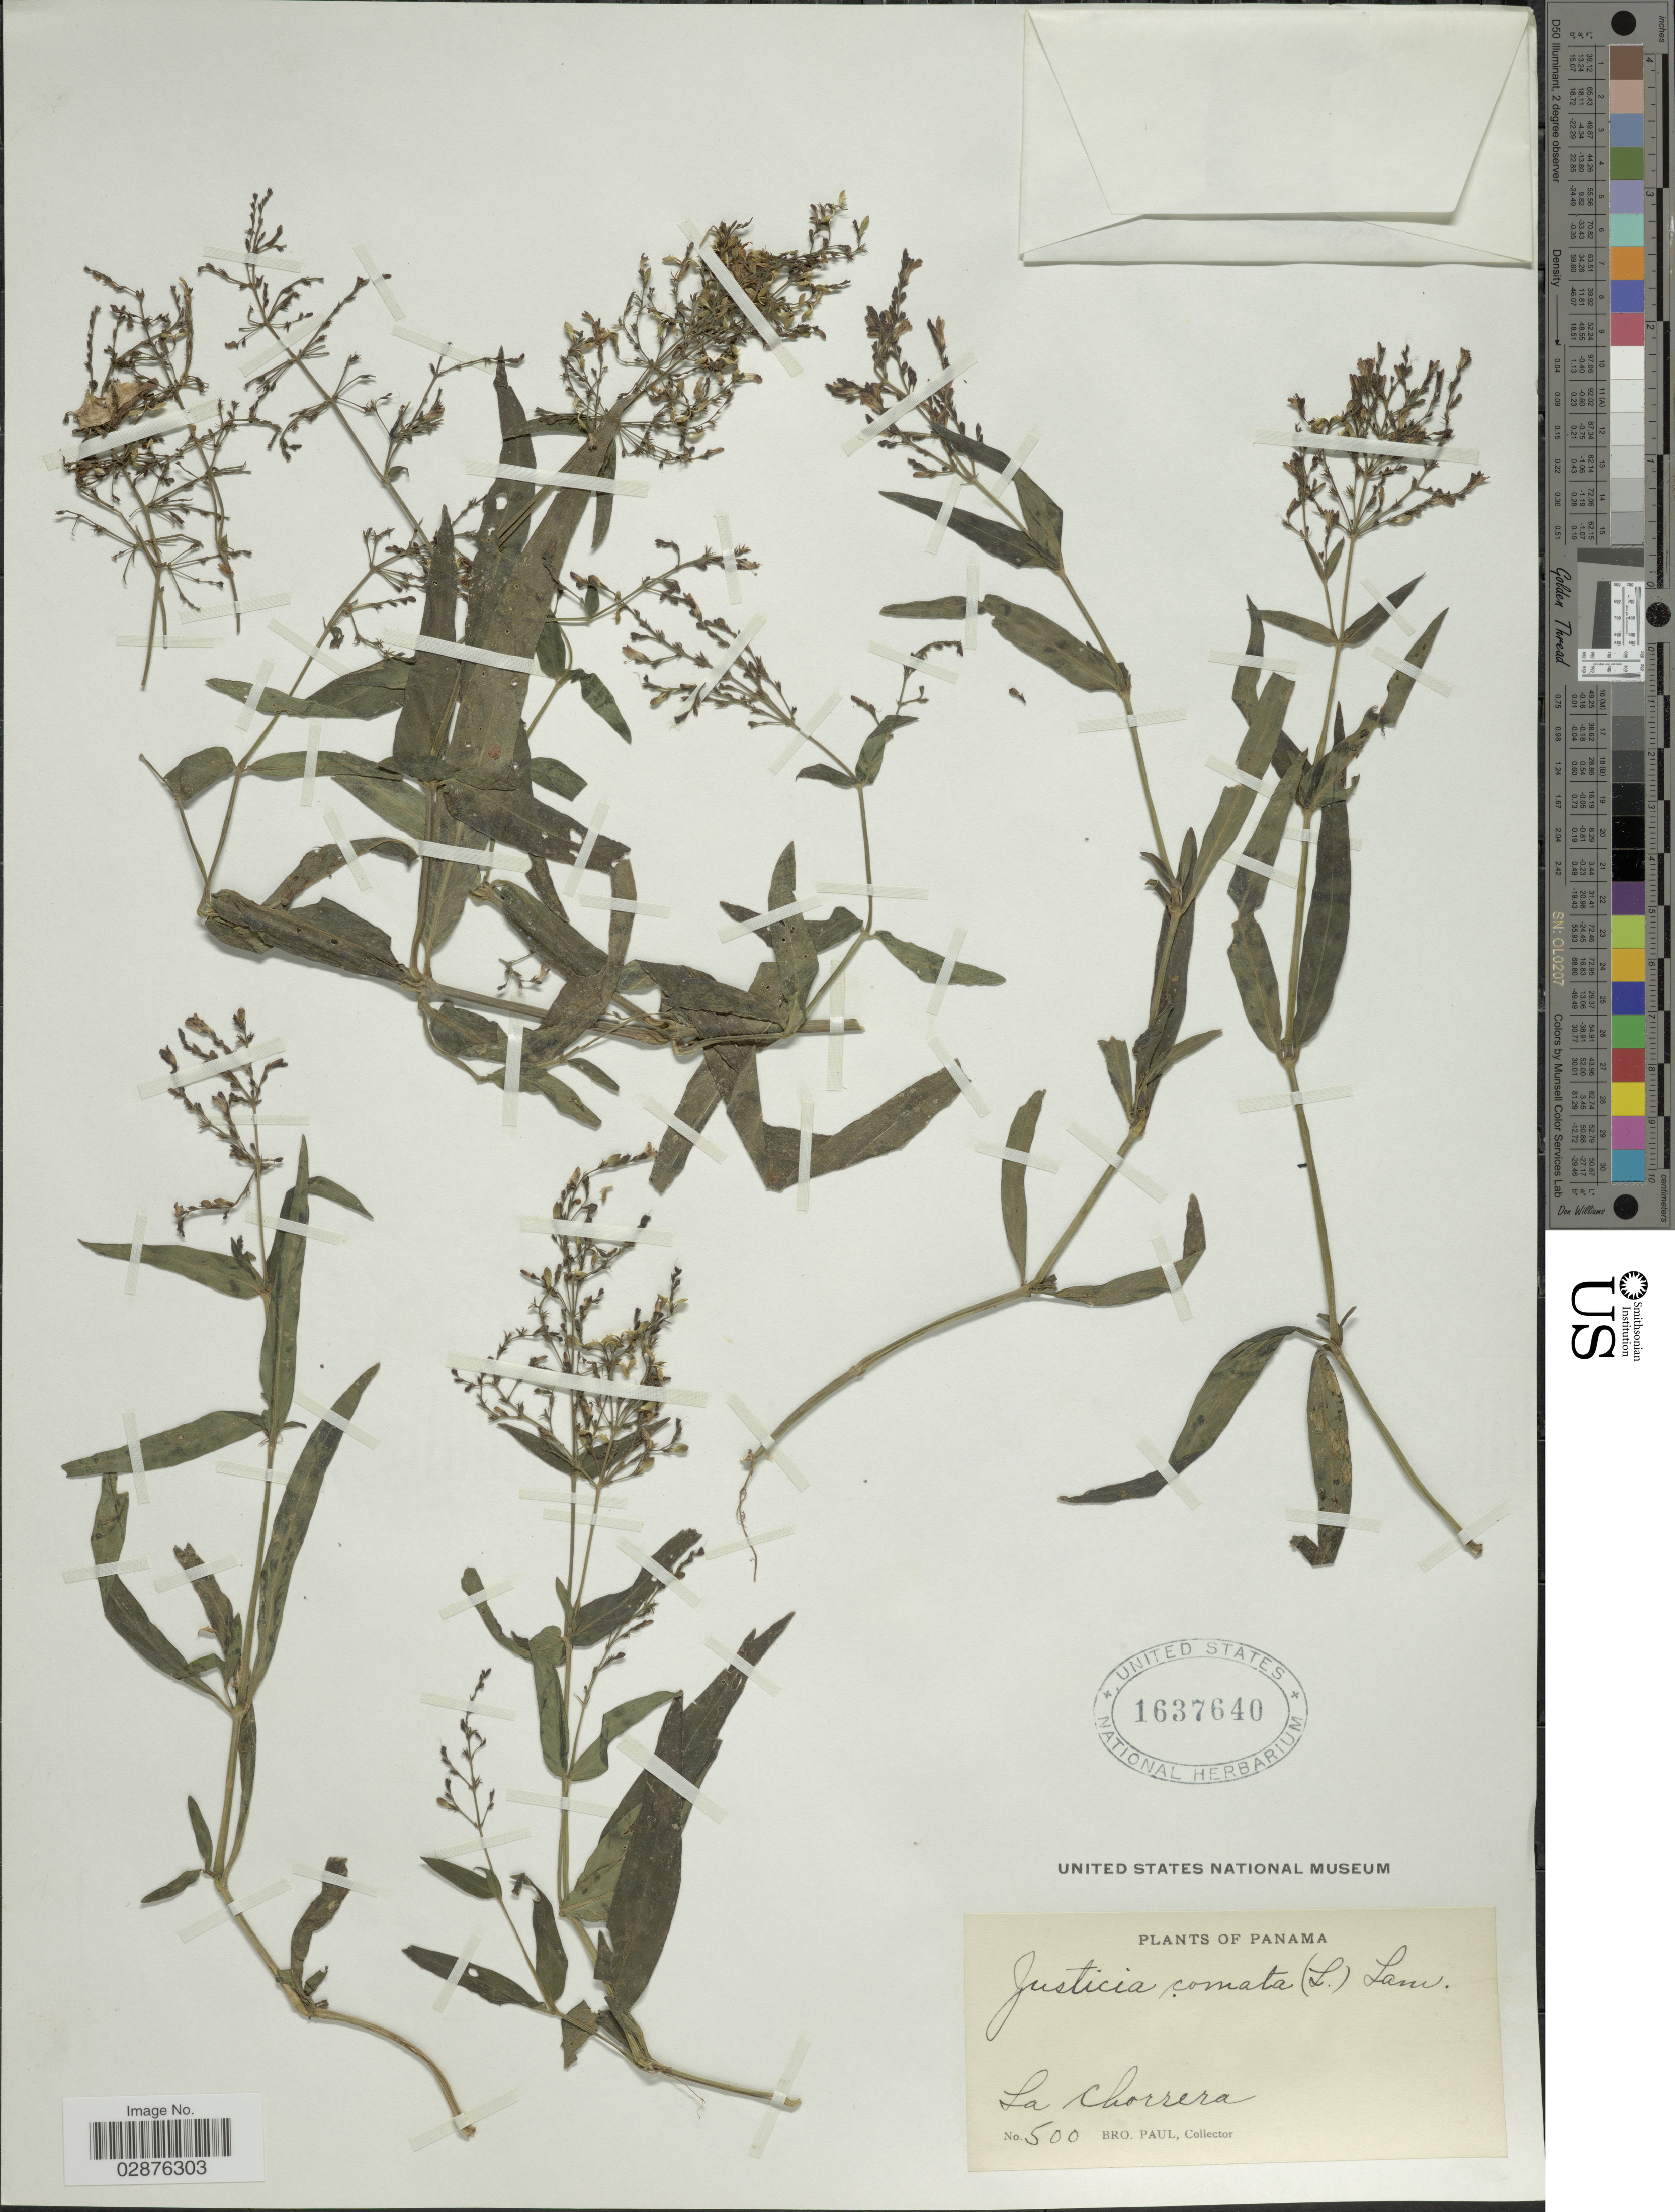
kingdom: Plantae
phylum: Tracheophyta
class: Magnoliopsida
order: Lamiales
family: Acanthaceae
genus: Justicia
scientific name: Justicia comata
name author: (L.) Lam.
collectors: B. Paul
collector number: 500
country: Panama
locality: La Chorrera.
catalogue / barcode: US 1637640